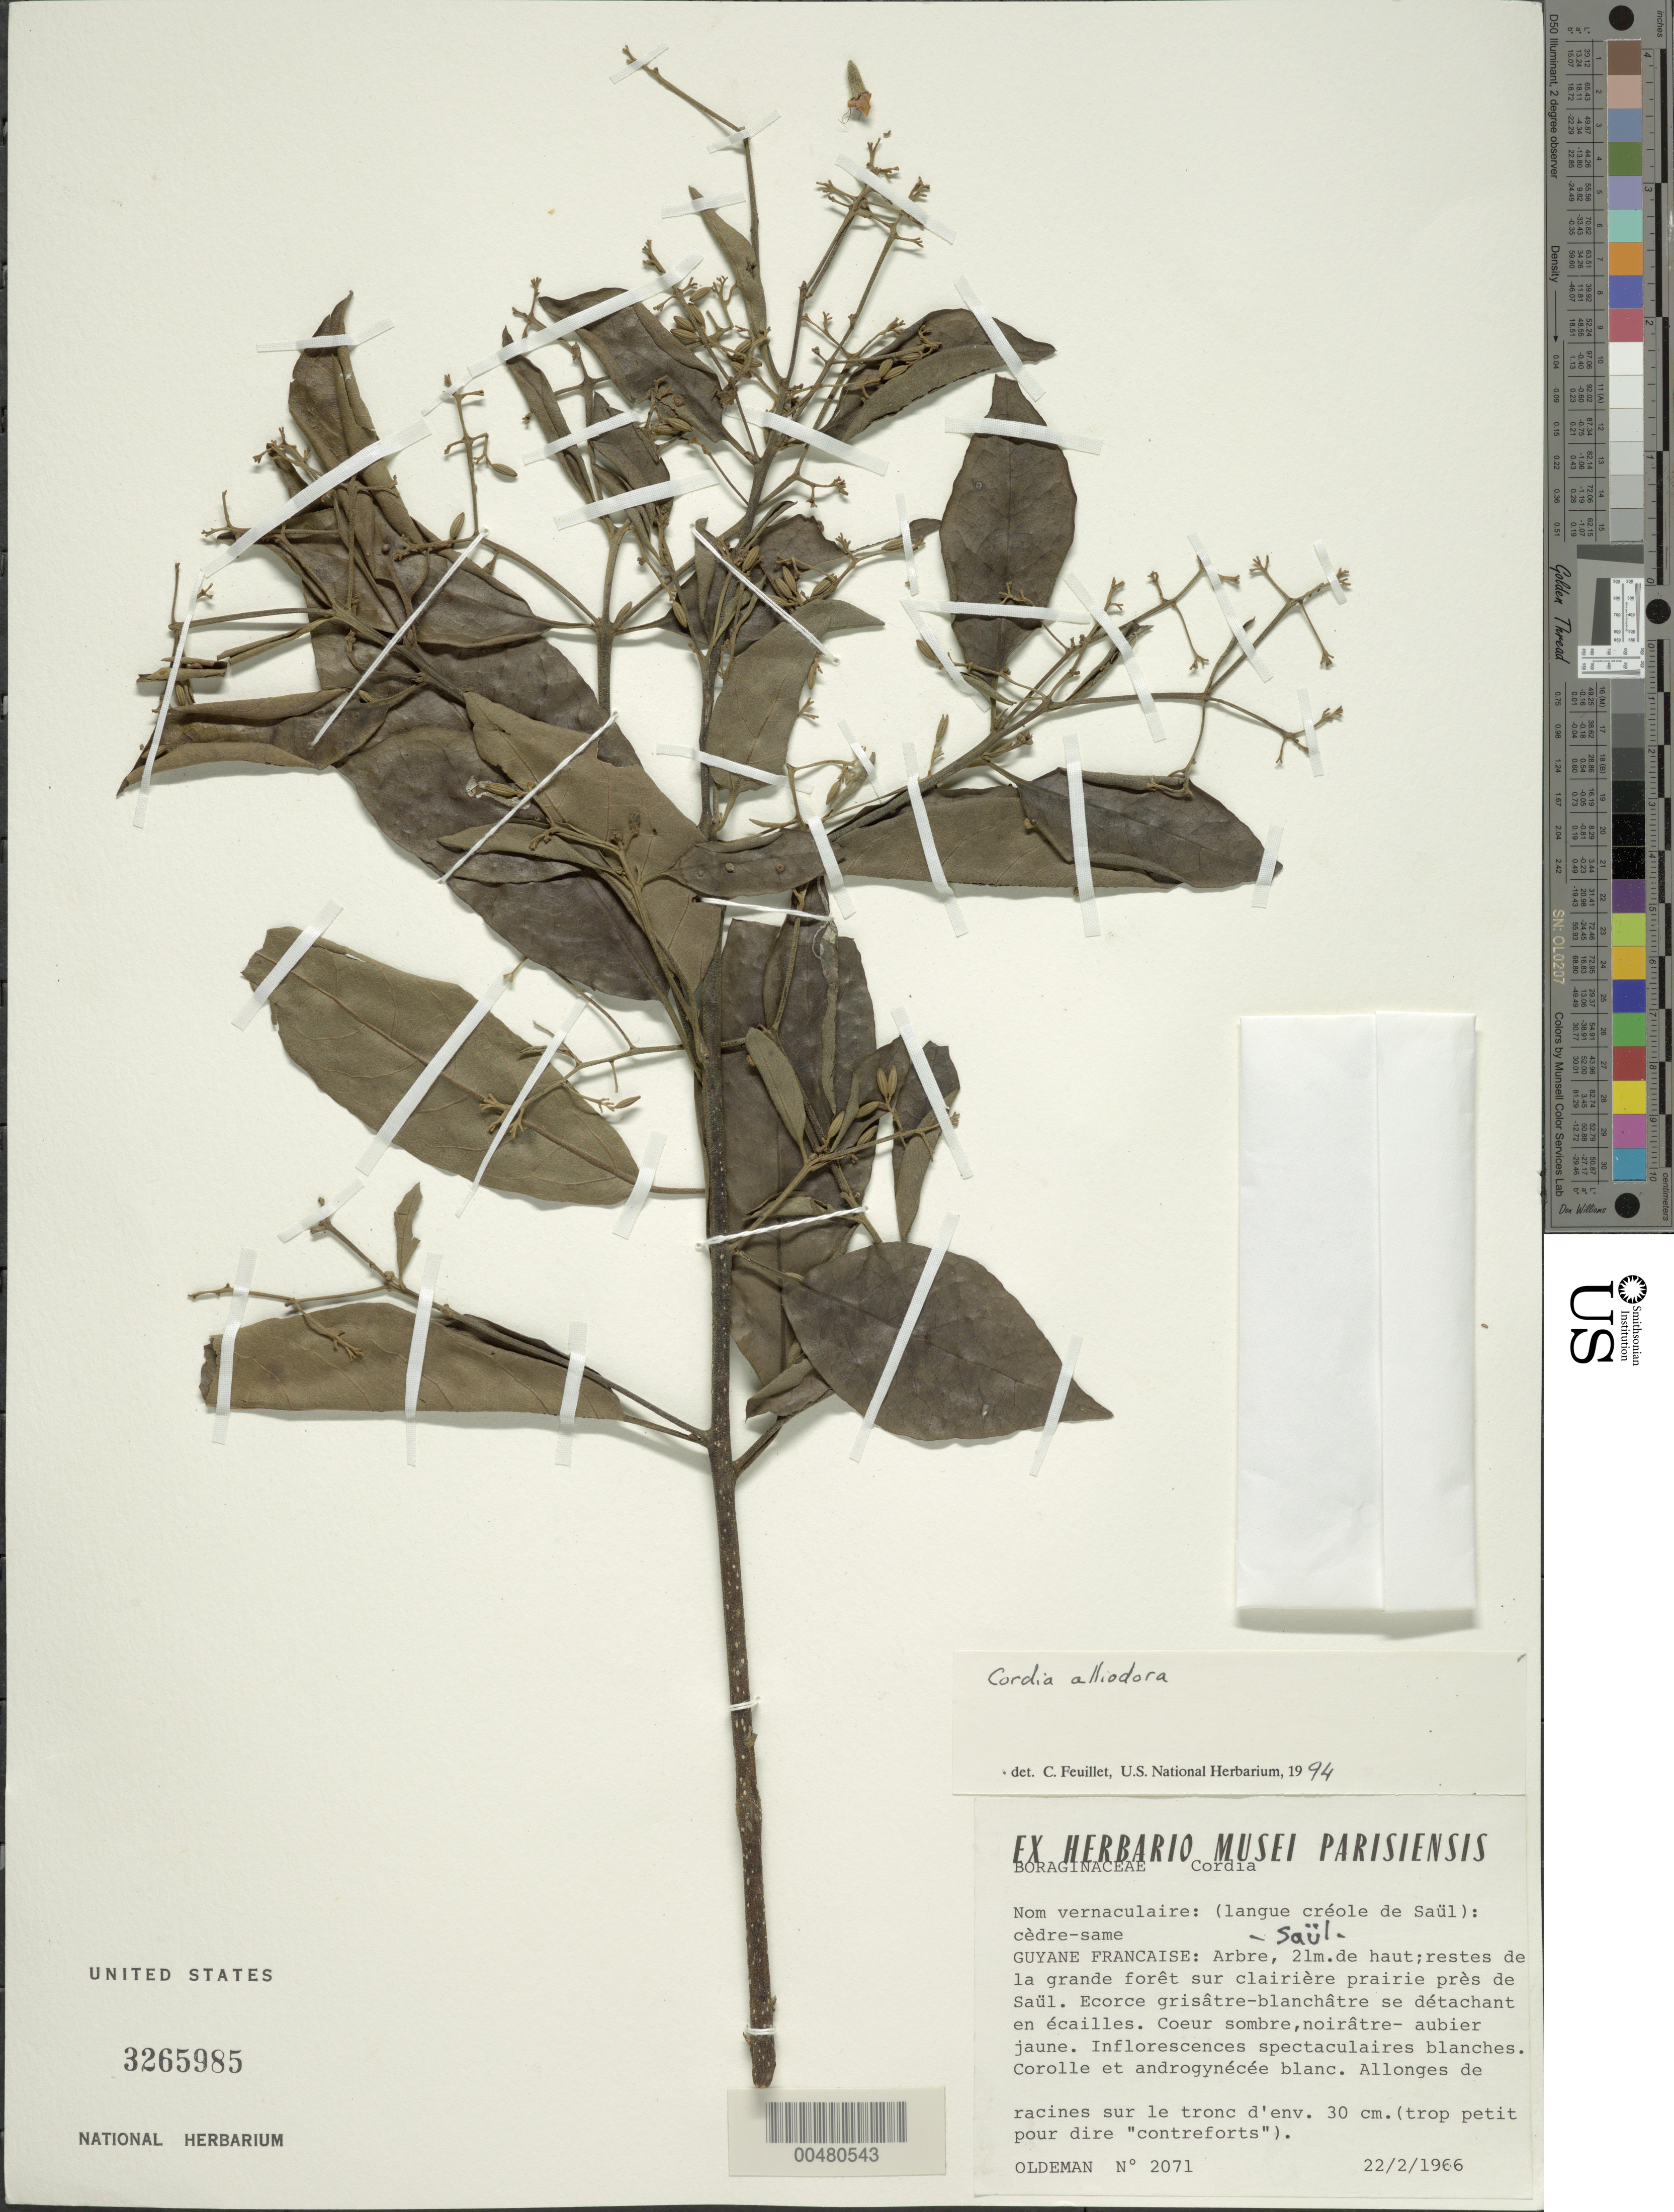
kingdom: Plantae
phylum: Tracheophyta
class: Magnoliopsida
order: Boraginales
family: Cordiaceae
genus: Cordia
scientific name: Cordia alliodora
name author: (Ruiz & Pav.) Oken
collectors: -- Oldeman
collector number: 2071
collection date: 1966-02-22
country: French Guiana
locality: Saül.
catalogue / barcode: US 3265985